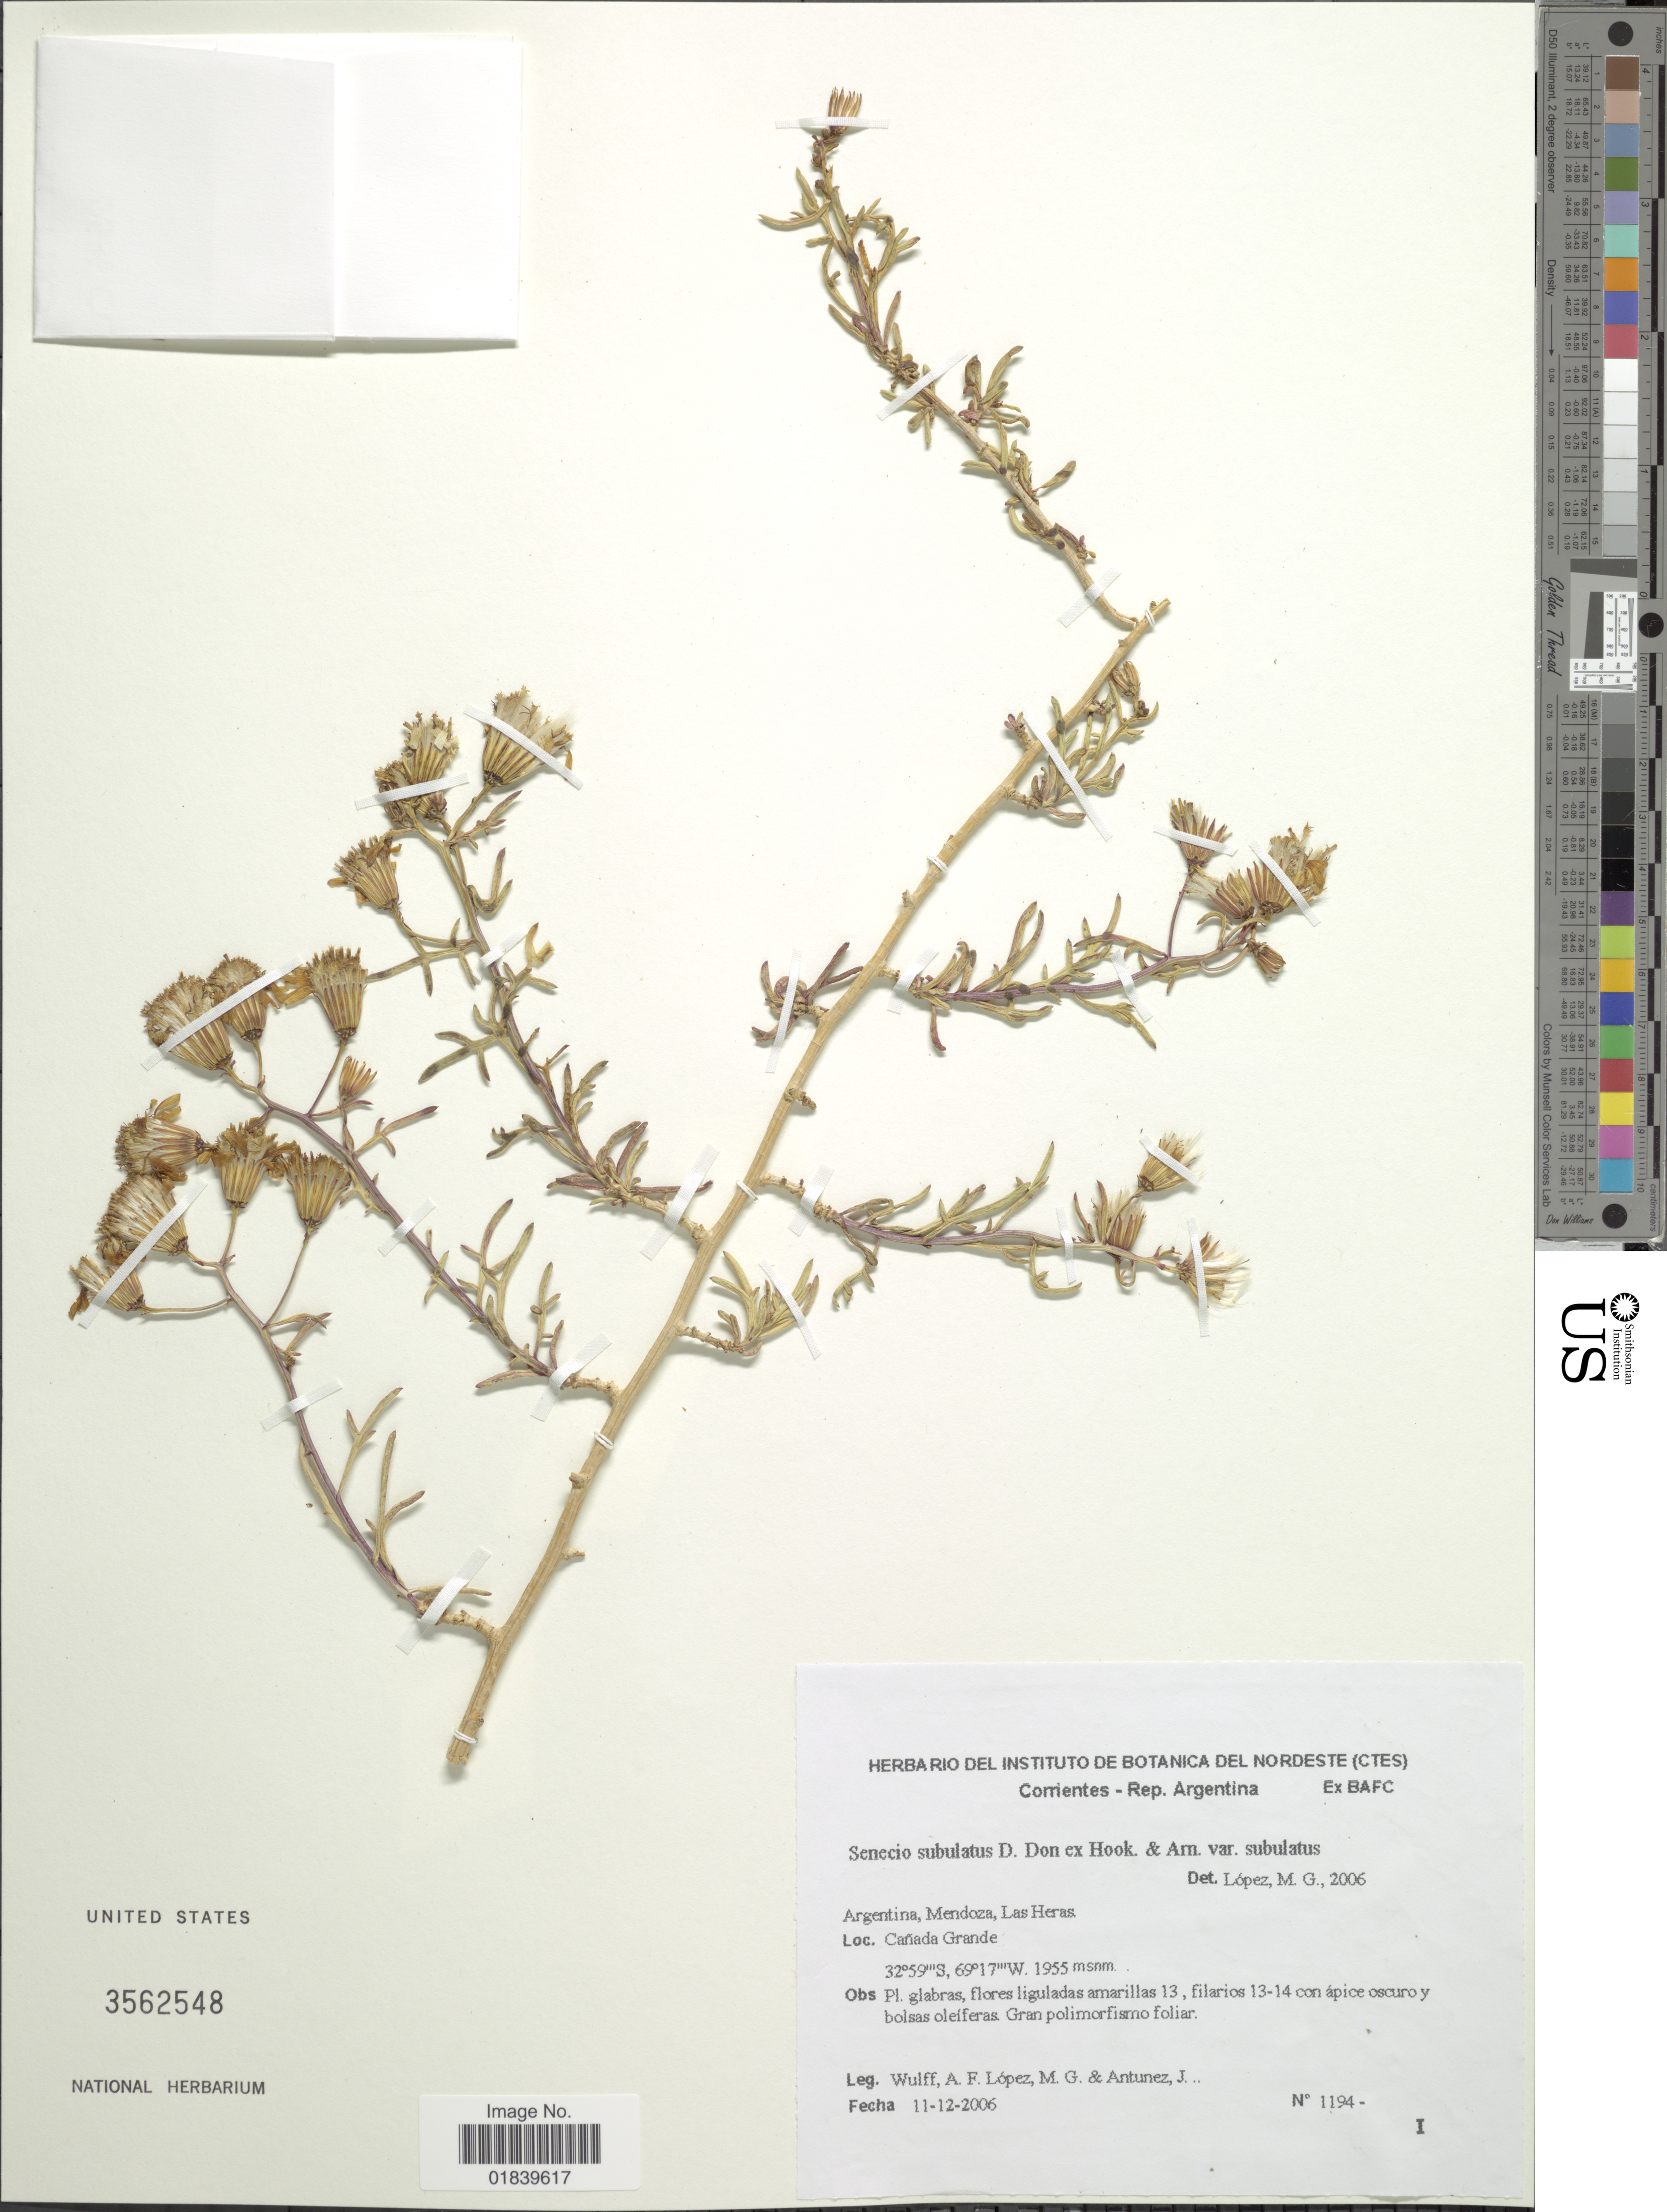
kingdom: Plantae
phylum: Tracheophyta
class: Magnoliopsida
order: Asterales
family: Asteraceae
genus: Senecio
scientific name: Senecio subulatus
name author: D. Don ex Hook. & Arn.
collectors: A. Wulff, M. López, M. Antunez & J. Antunez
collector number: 1194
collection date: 2006-12-11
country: Argentina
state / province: Mendoza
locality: Argentina, Mendoza, Las Heras, Canada Grande.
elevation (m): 1955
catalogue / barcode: US 3562548